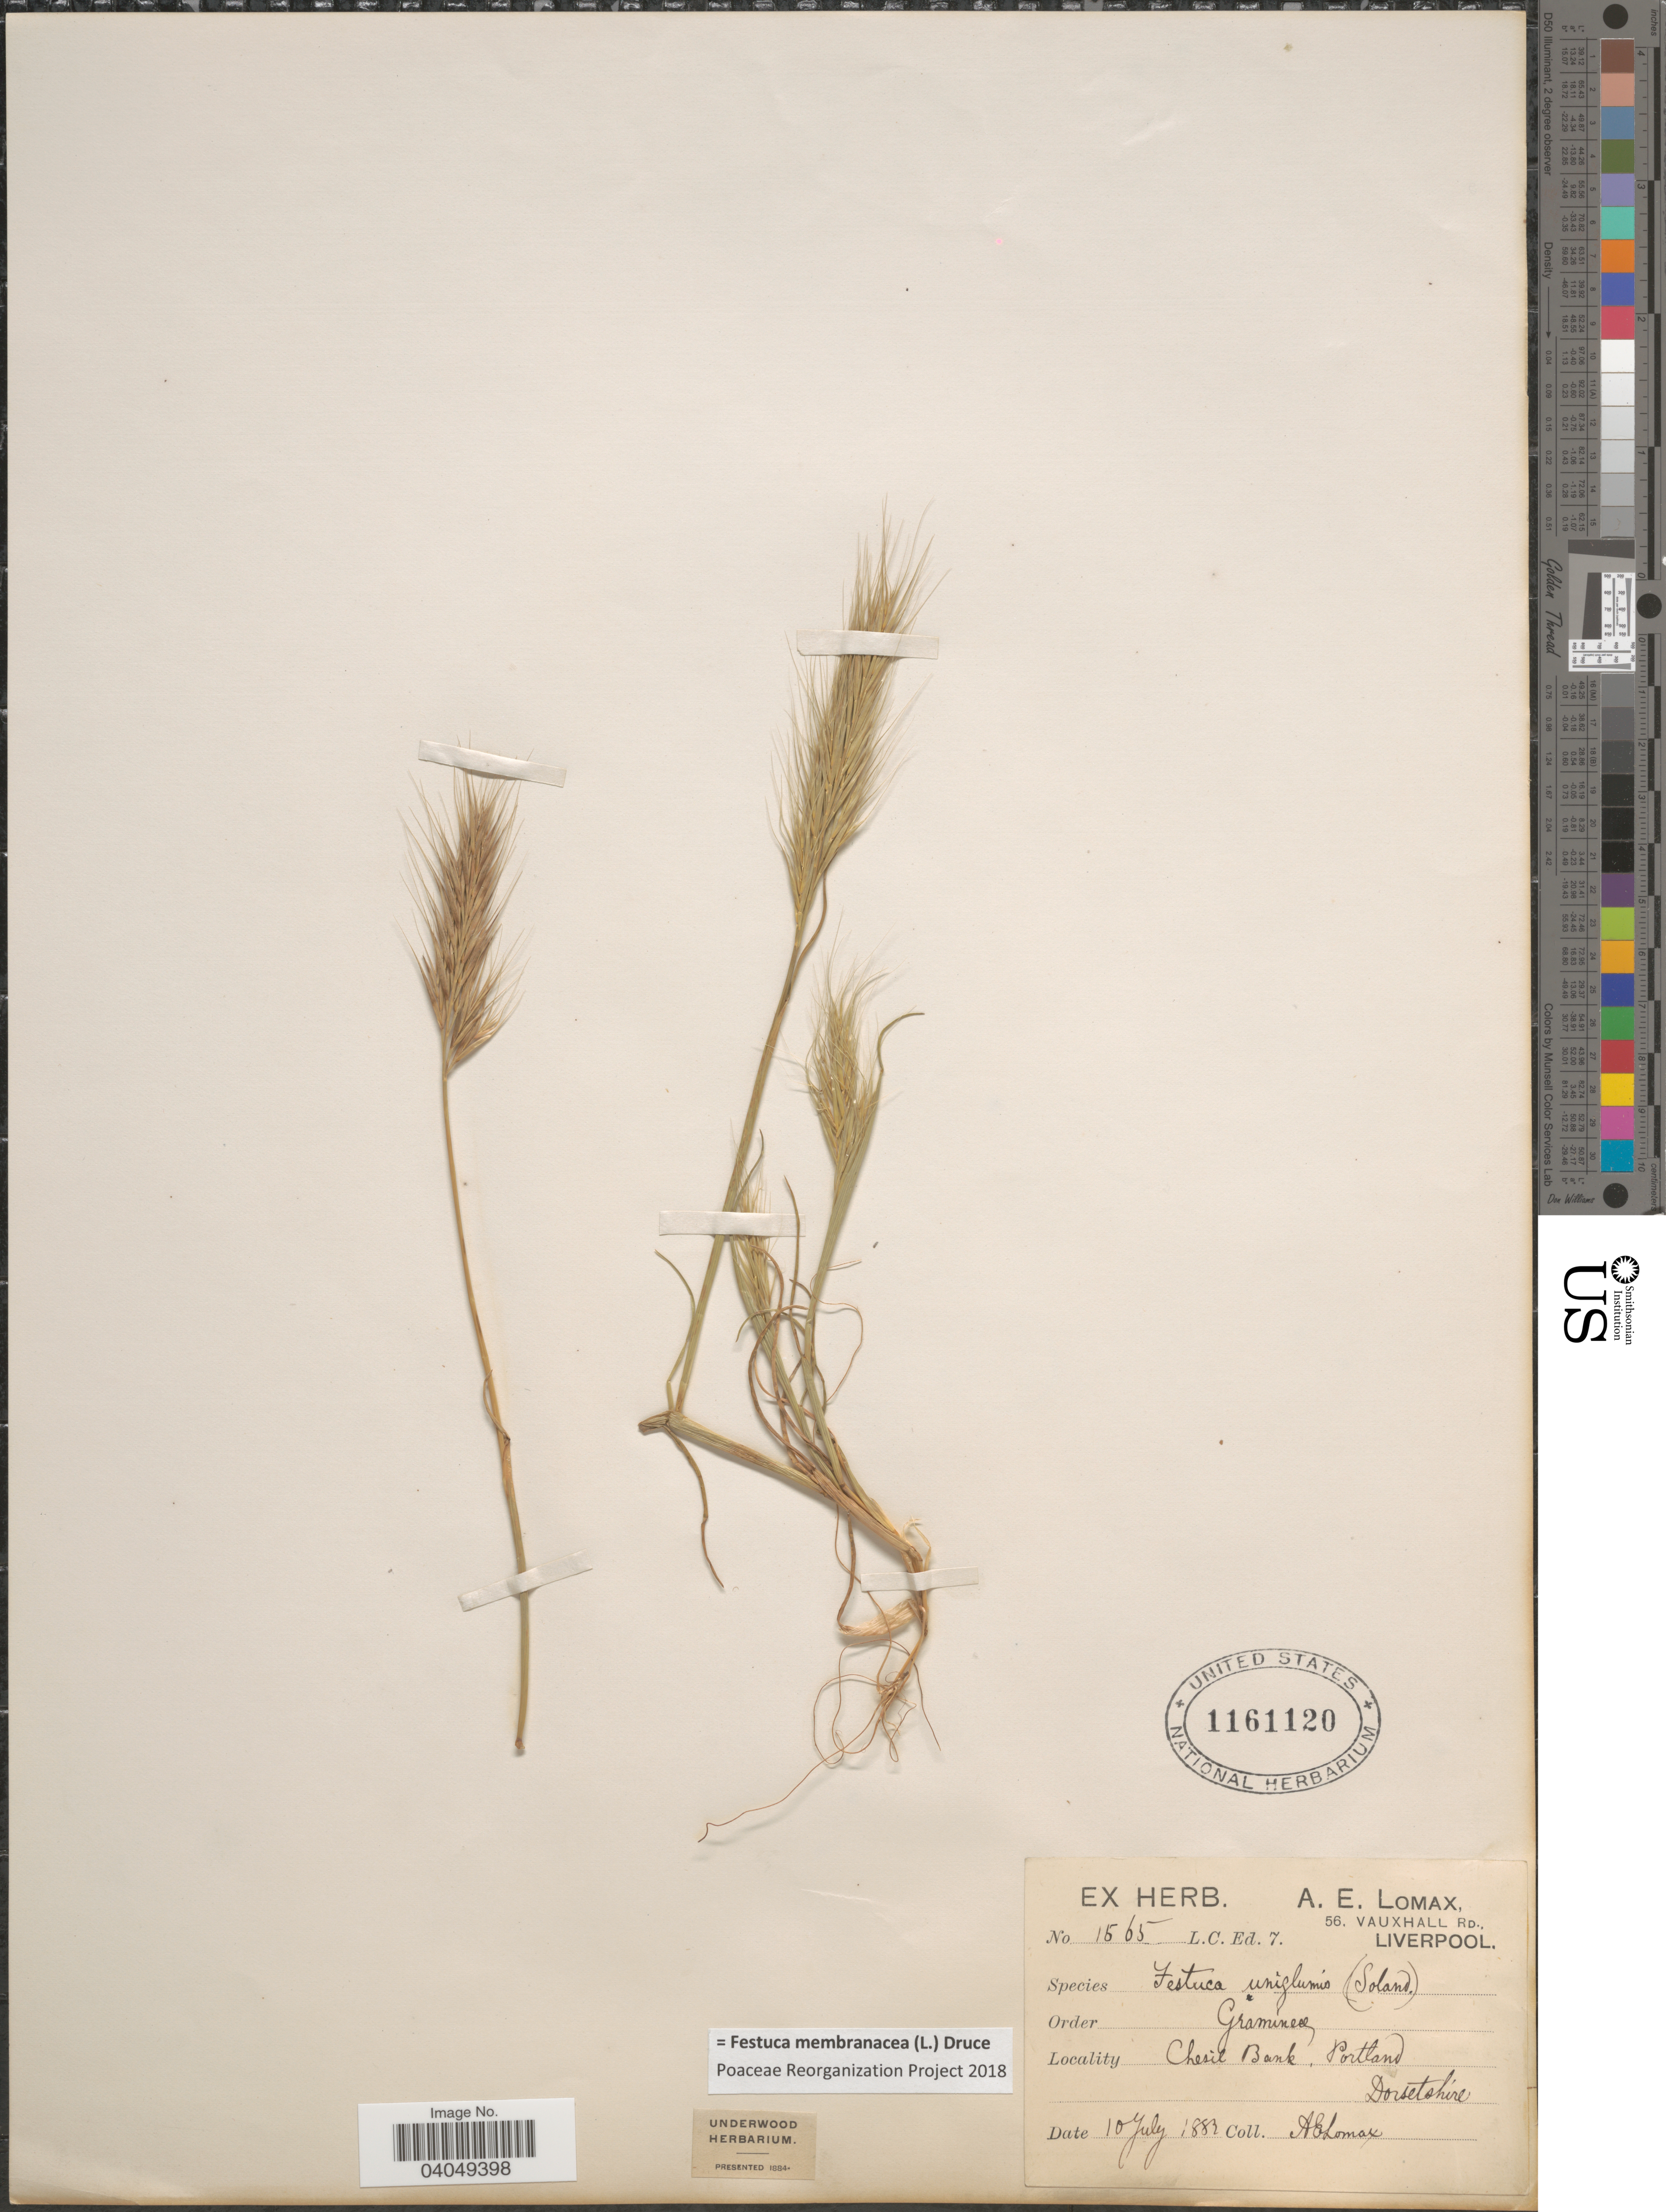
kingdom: Plantae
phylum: Tracheophyta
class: Liliopsida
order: Poales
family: Poaceae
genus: Festuca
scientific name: Festuca membranacea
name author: Kit.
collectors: A. Lomax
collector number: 1565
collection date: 1882-07-10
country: United Kingdom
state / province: England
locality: Chesil Bank, Portland. Dorsetshire.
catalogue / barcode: US 1161120